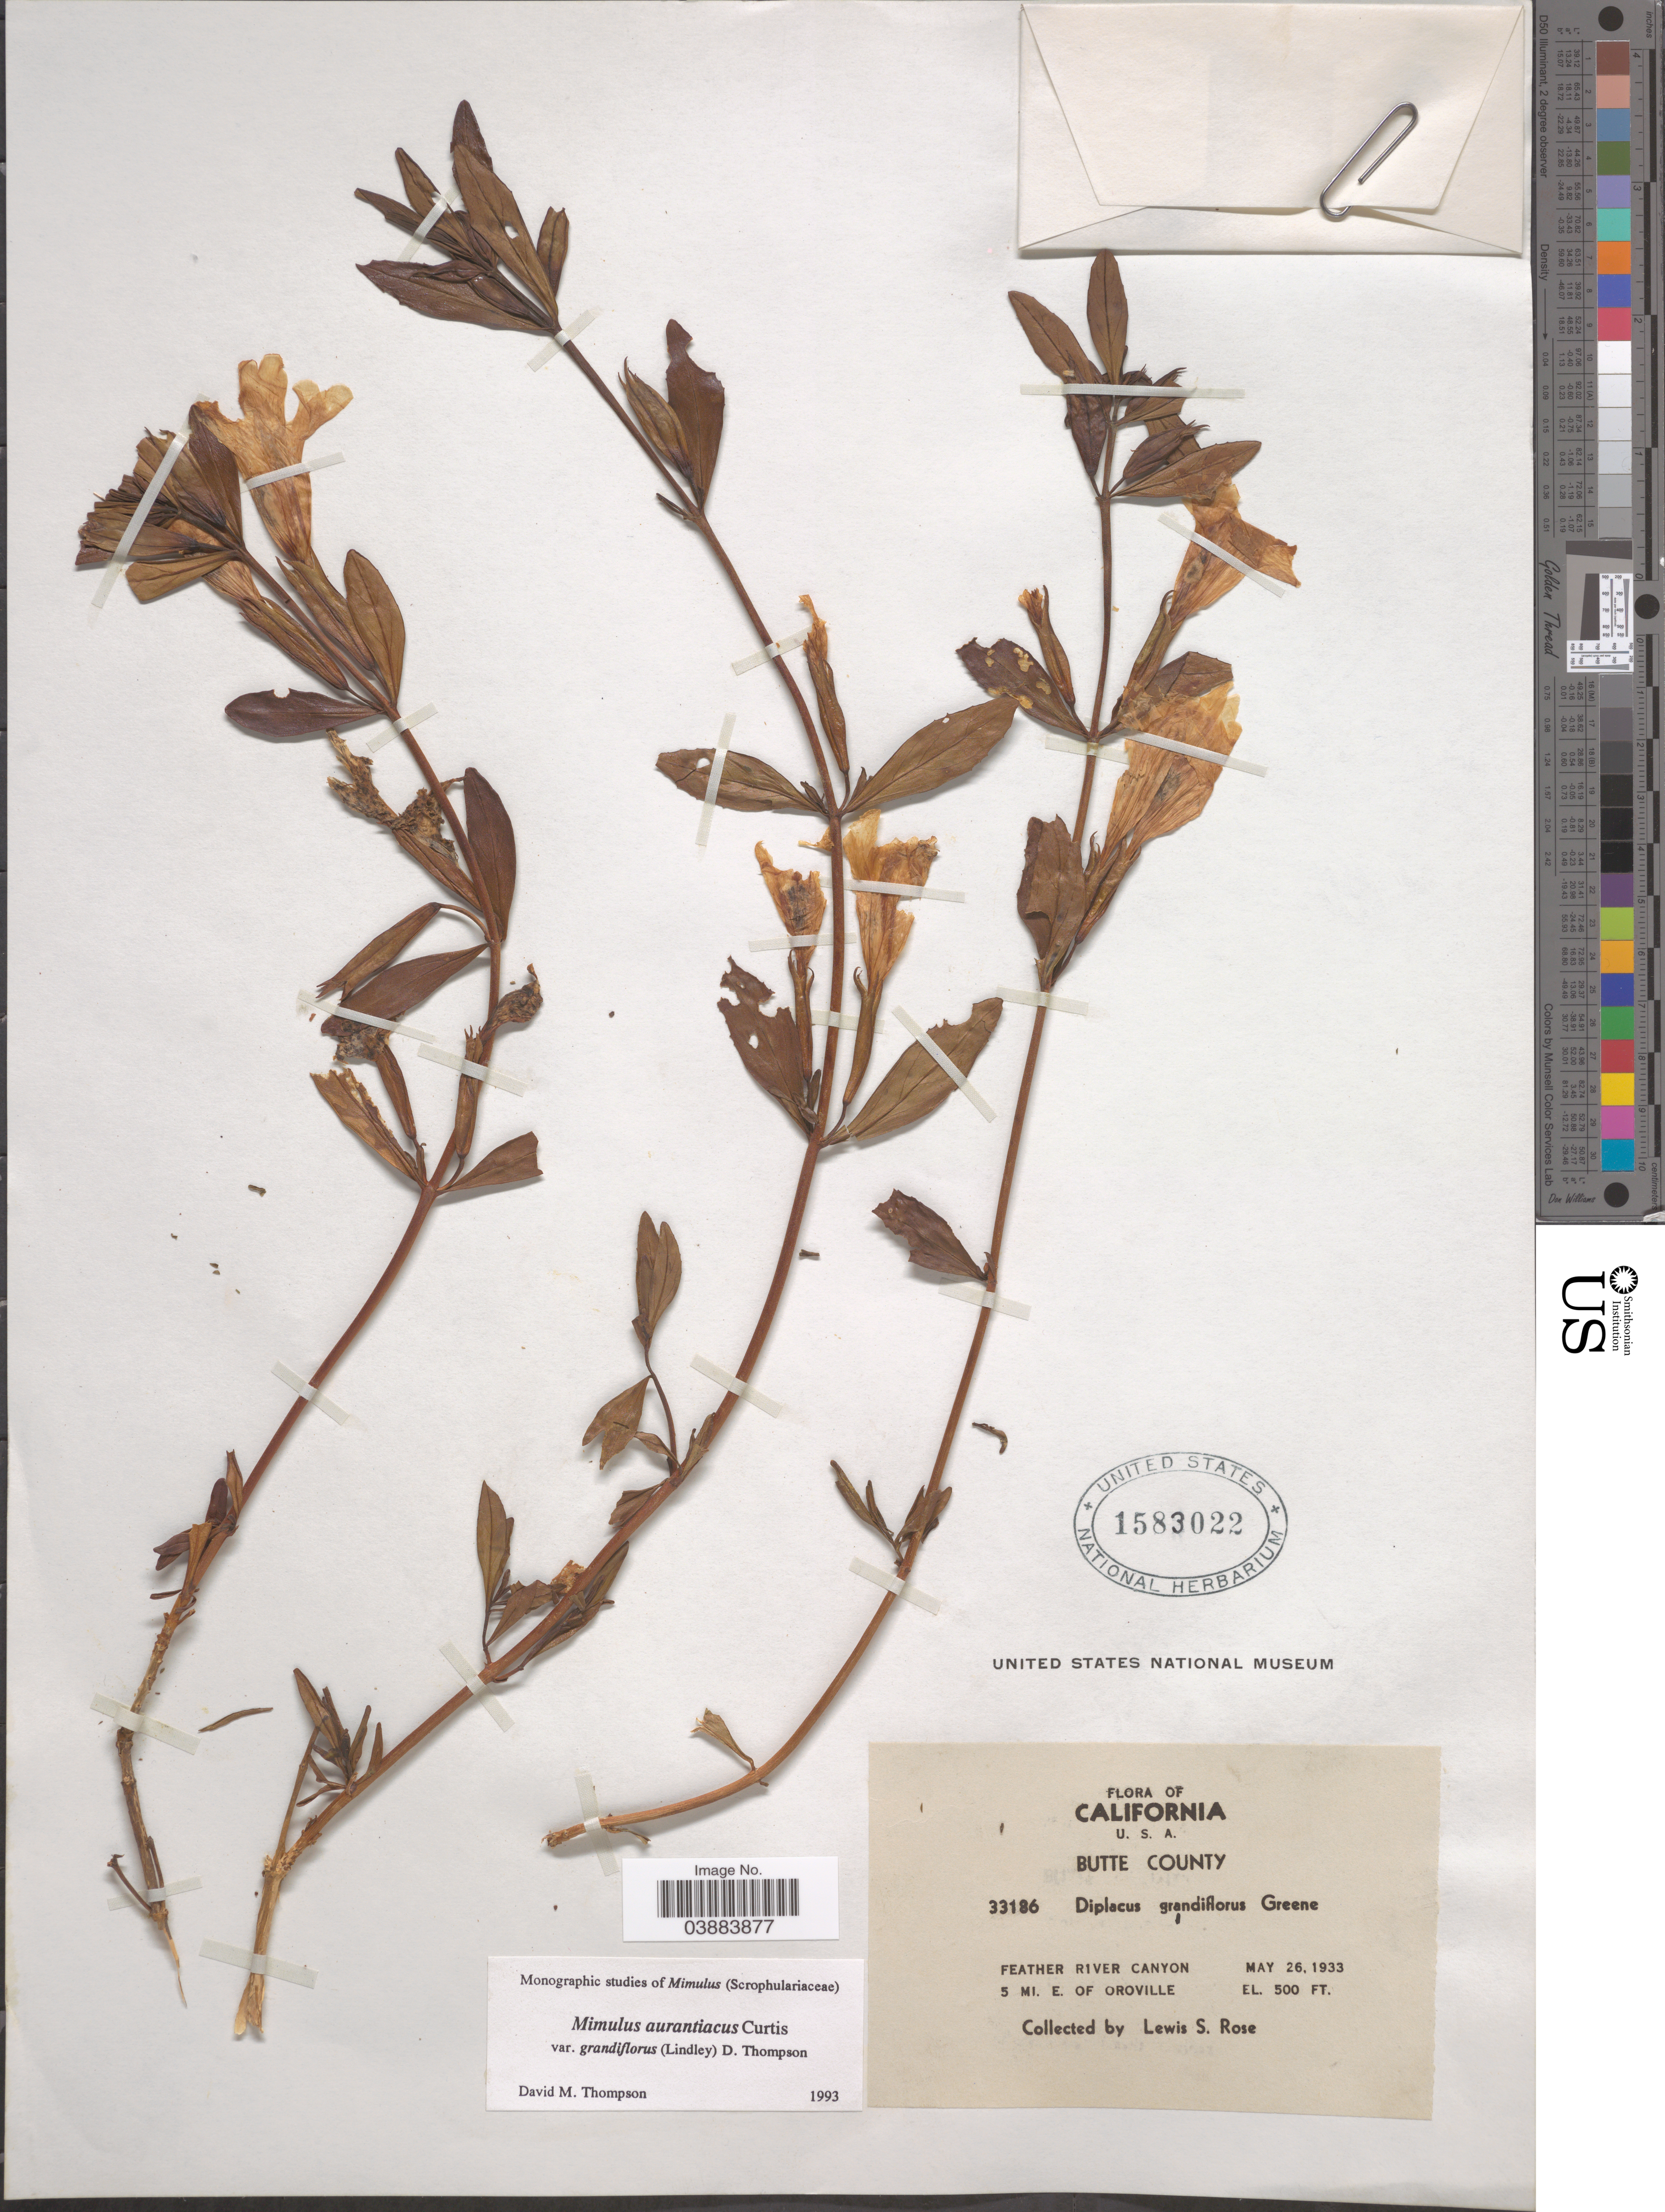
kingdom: Plantae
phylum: Tracheophyta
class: Magnoliopsida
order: Lamiales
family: Phrymaceae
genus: Diplacus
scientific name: Diplacus aurantiacus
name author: (Curtis) Jeps.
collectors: L. S. Rose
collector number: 33186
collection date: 1933-05-26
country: United States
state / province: California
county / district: Butte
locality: Butte County. Feather River Canyon. 5 mi. E. of Oroville.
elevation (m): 152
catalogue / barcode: US 1583022